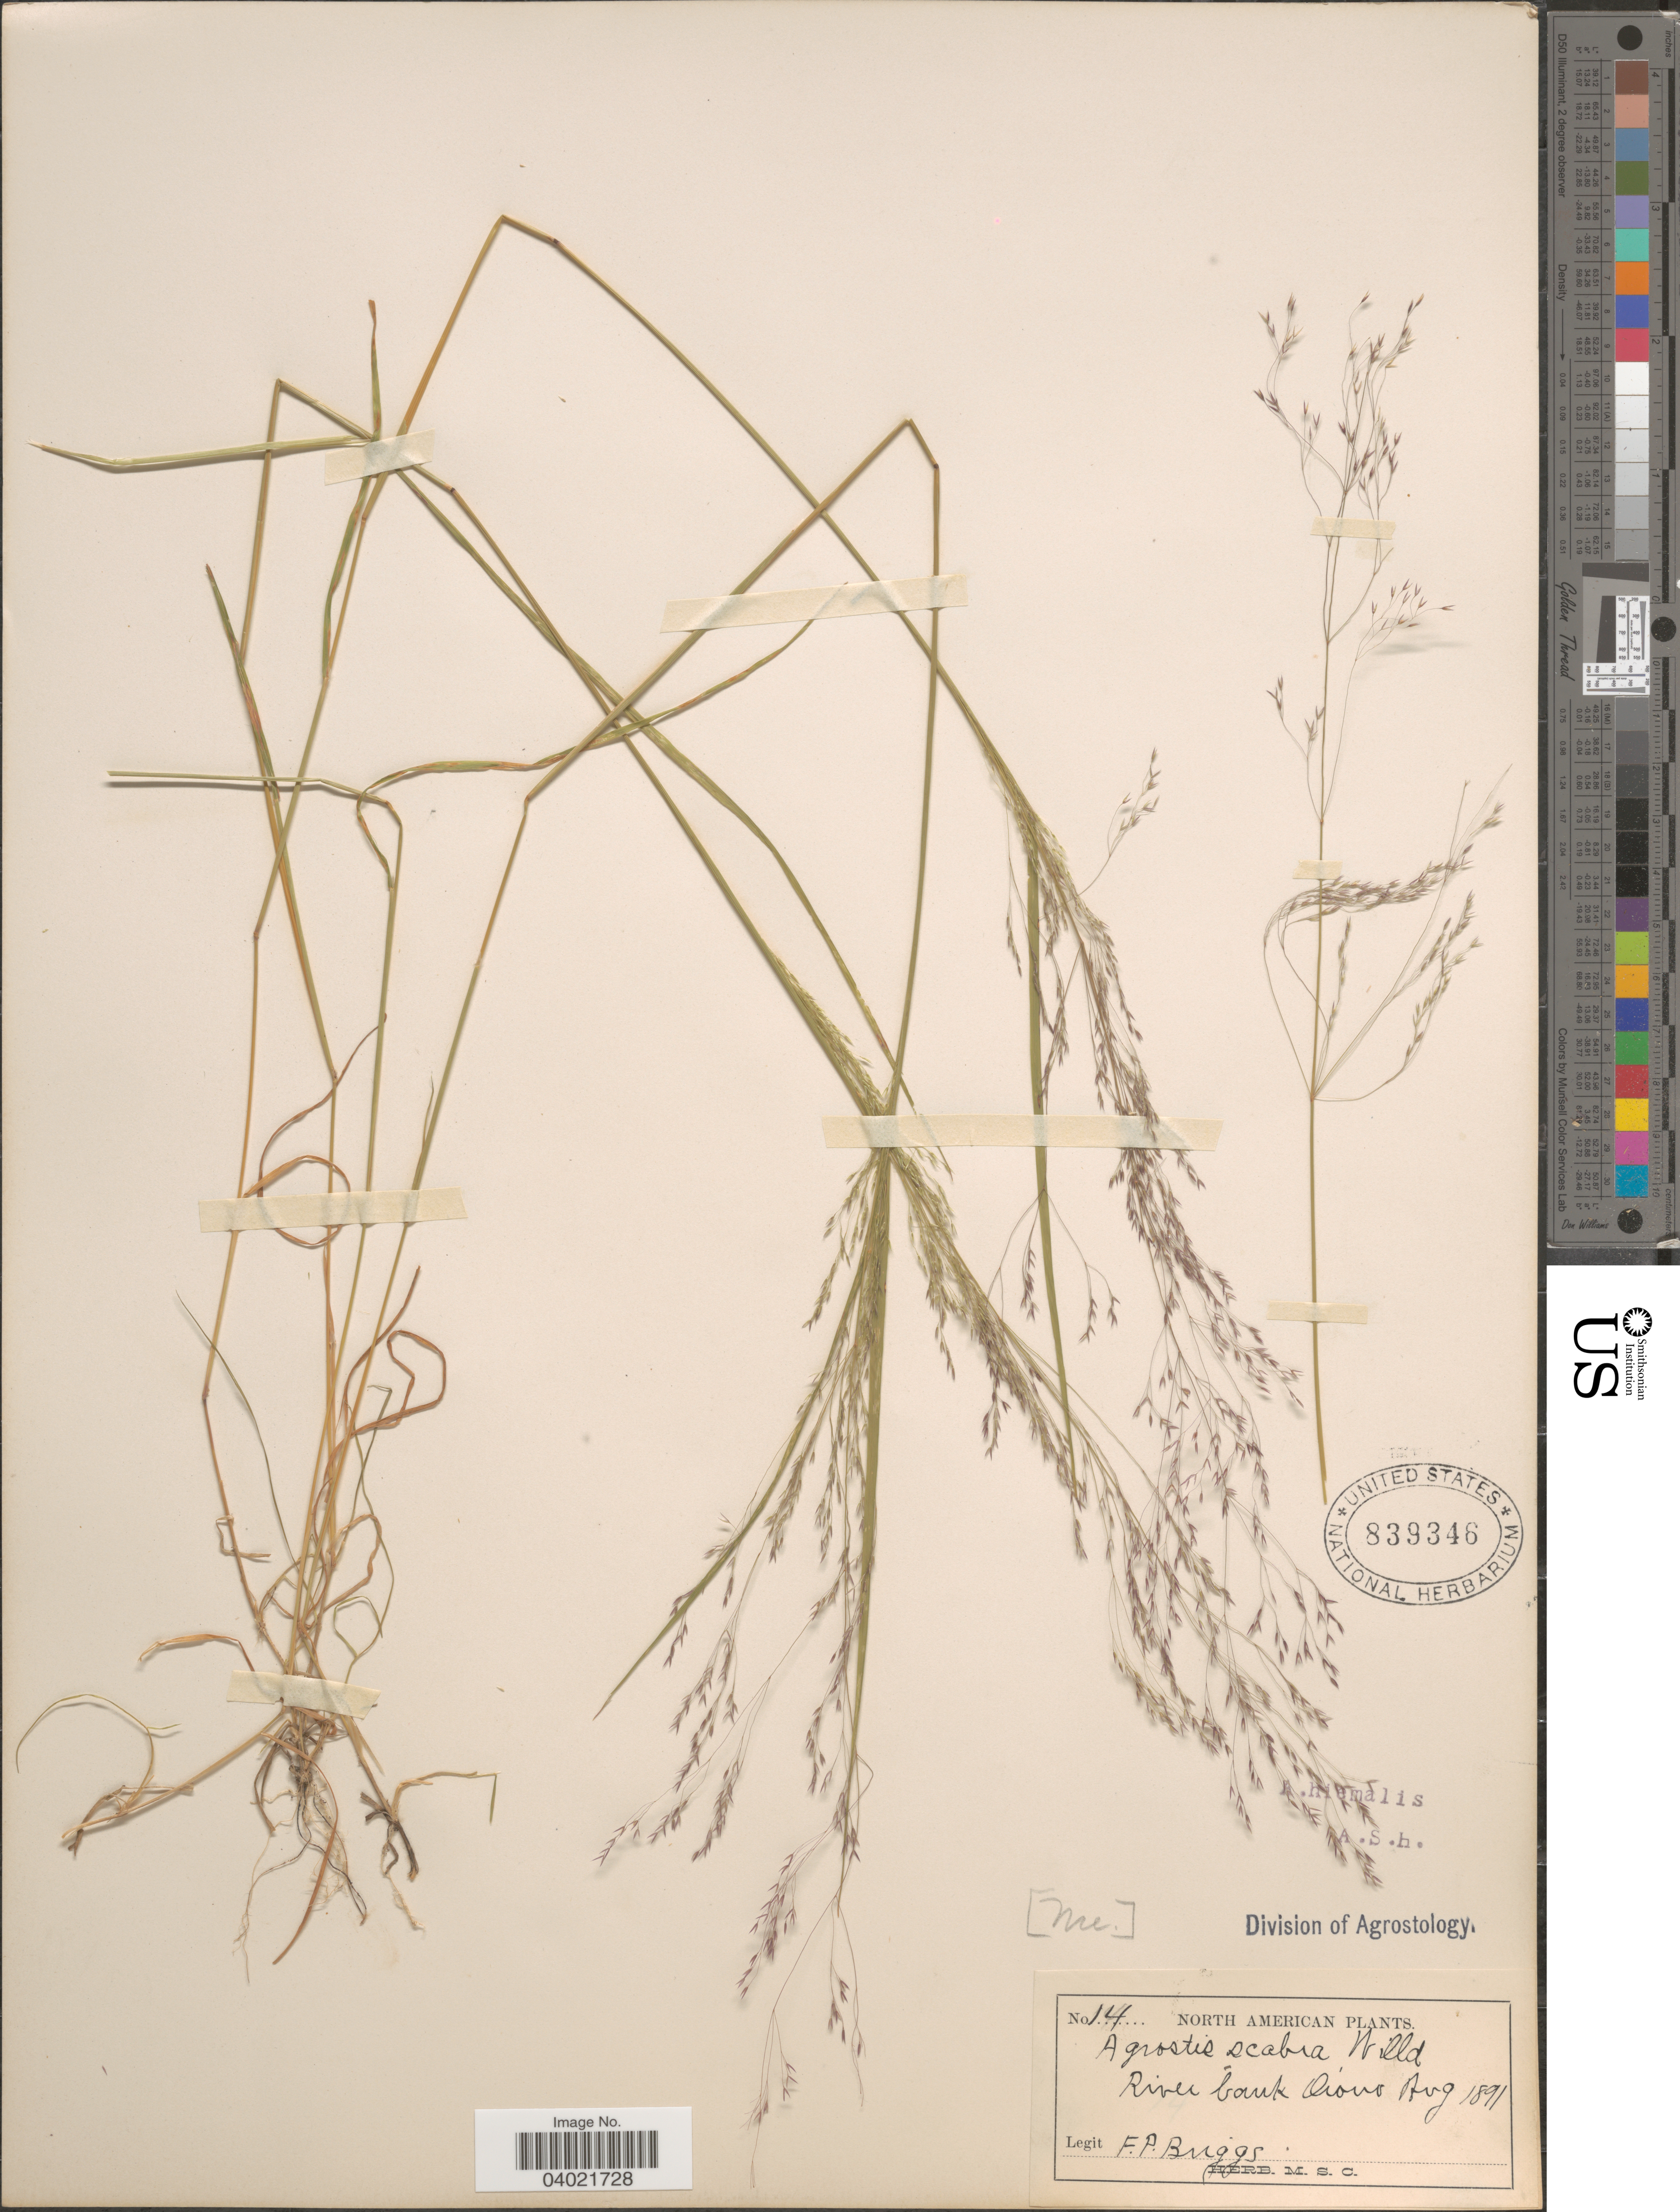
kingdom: Plantae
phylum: Tracheophyta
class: Liliopsida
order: Poales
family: Poaceae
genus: Agrostis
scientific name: Agrostis perennans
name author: (Walter) Tuck.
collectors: F. Briggs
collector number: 14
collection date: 1891-08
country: United States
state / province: Maine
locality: River bank Orono.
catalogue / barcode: US 839346